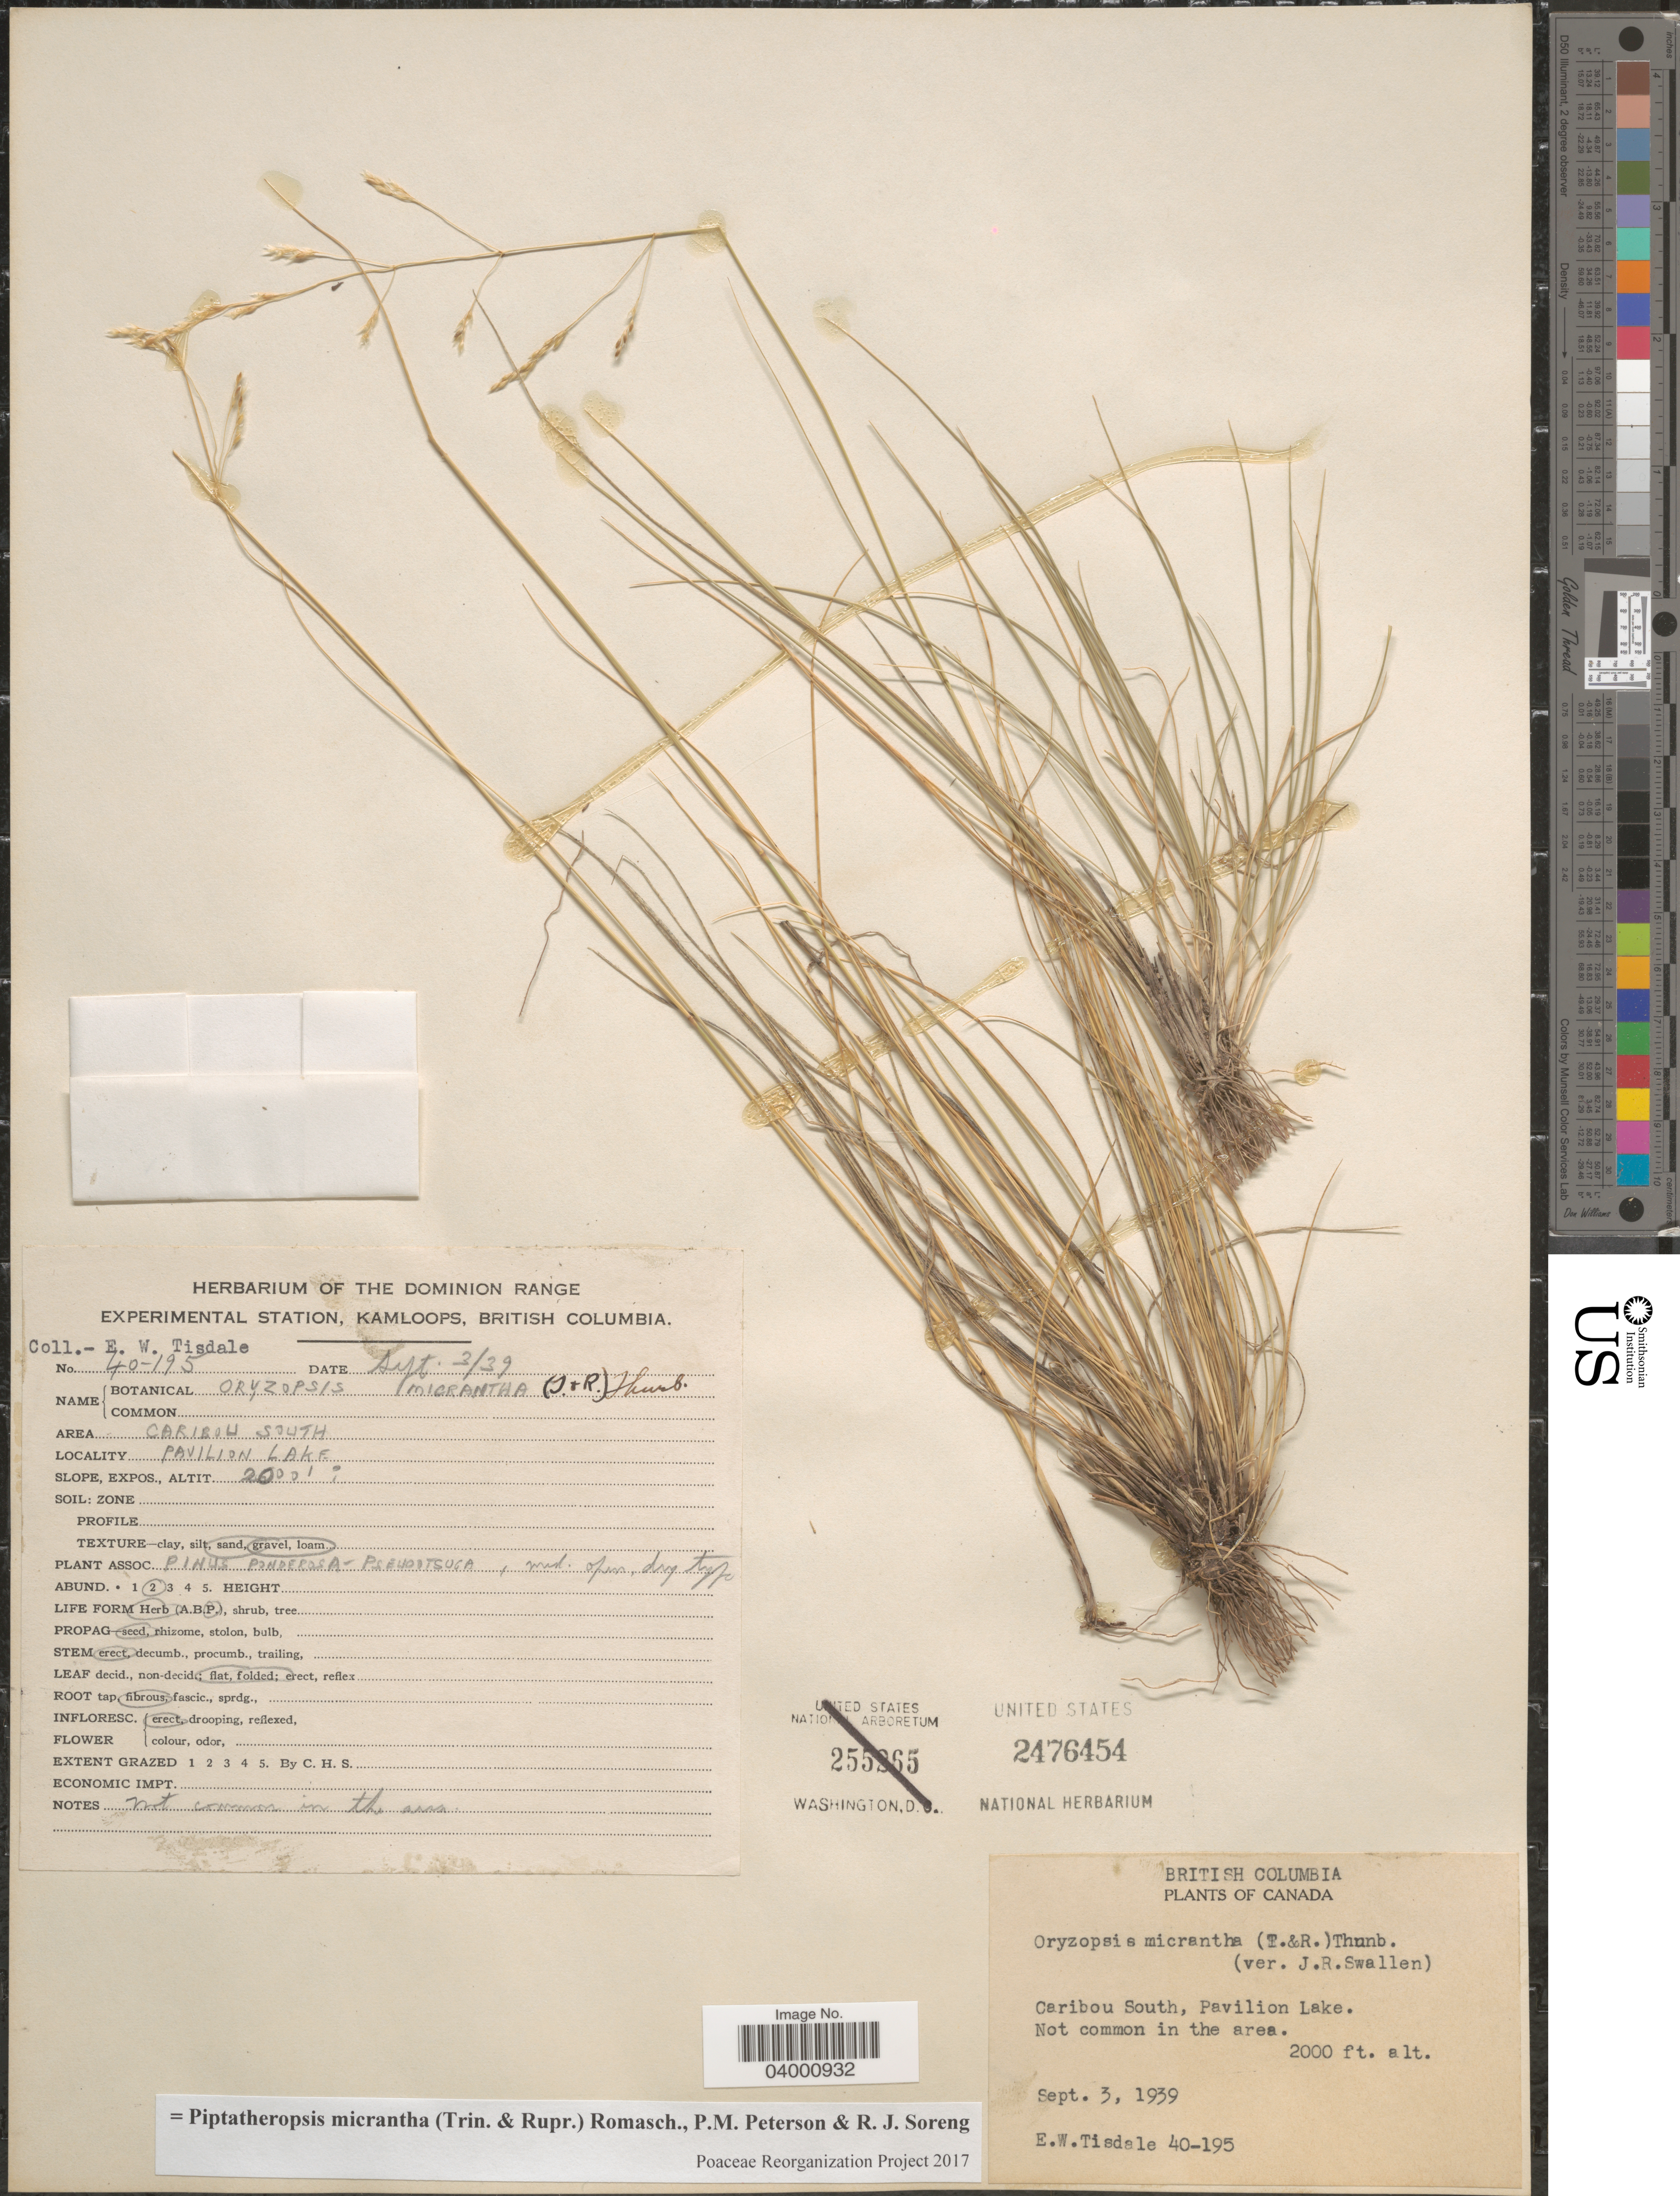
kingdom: Plantae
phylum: Tracheophyta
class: Liliopsida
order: Poales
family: Poaceae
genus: Piptatheropsis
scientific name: Piptatheropsis micrantha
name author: (Trin. & Rupr.) Romasch.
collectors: E. Tisdale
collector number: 40-195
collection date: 1939-09-03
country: Canada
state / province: British Columbia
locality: Area Caribou South. Pavilion Lake.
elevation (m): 610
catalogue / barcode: US 2476454